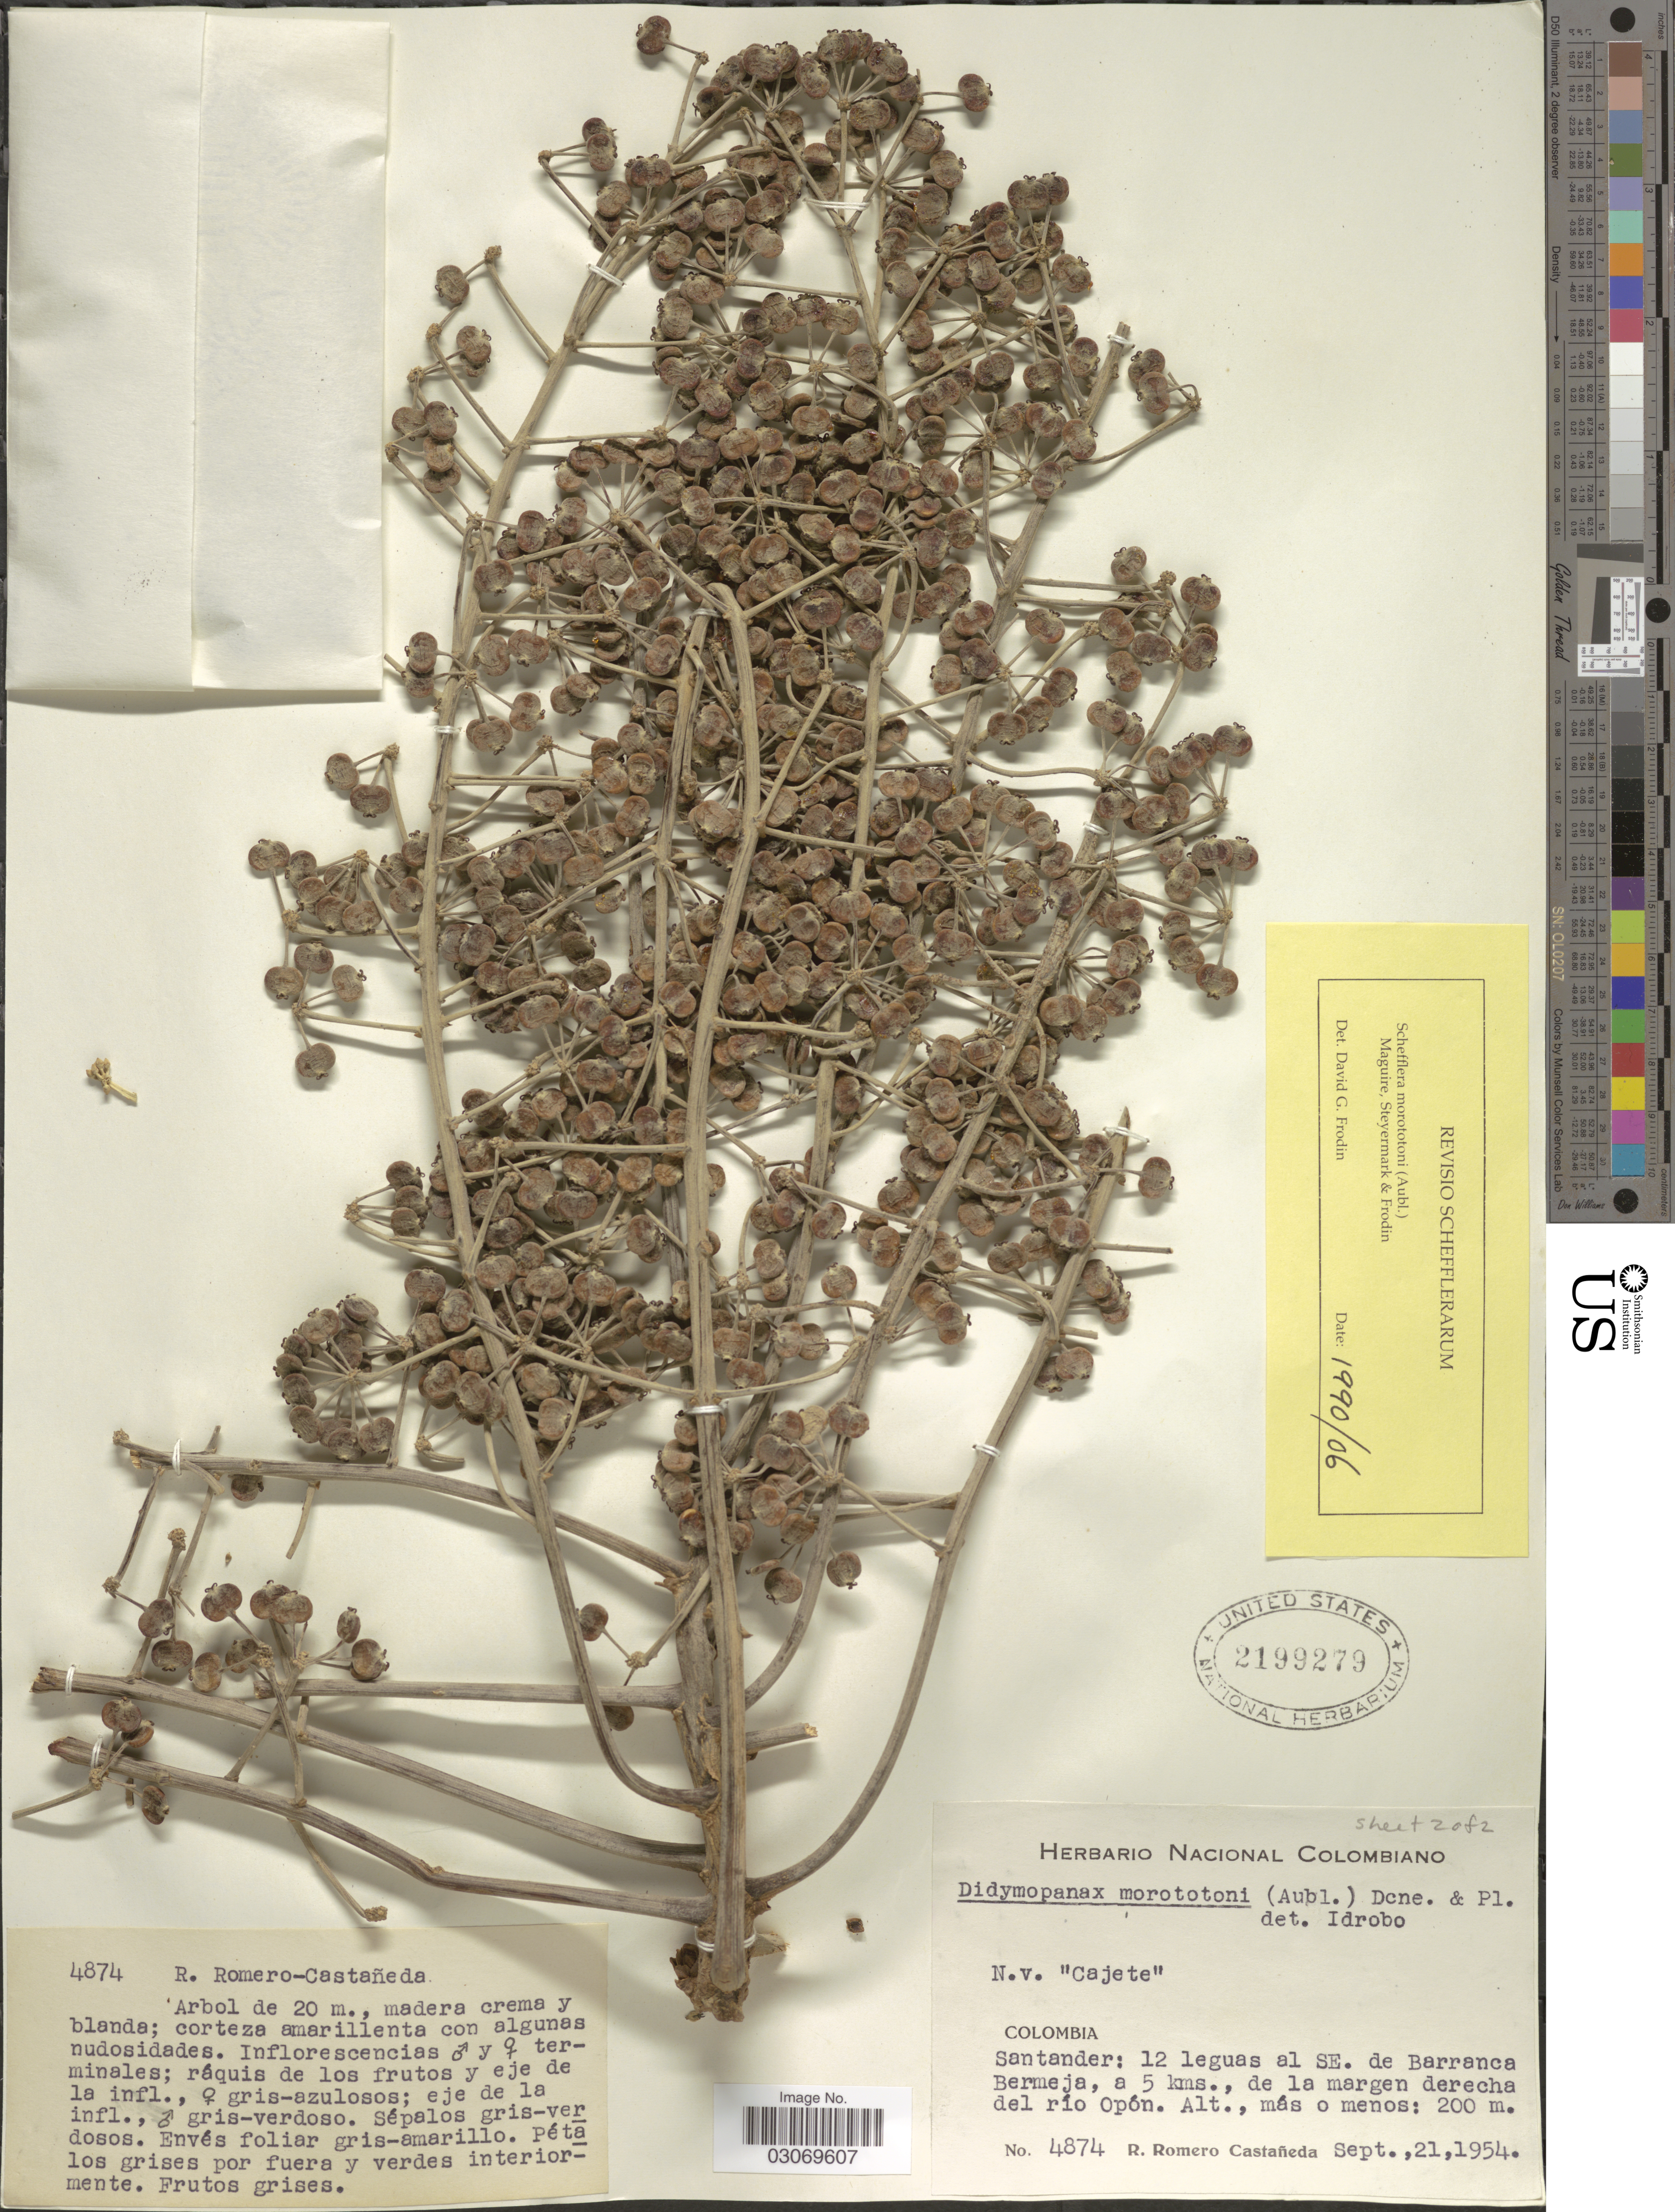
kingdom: Plantae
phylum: Tracheophyta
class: Magnoliopsida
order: Apiales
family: Araliaceae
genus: Schefflera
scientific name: Schefflera morototoni (Aubl.) Maguire, Steyerm. & Frodin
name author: (Aubl.) Maguire et al.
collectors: R. Romero Castañeda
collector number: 4874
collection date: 1954-09-21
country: Colombia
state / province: Santander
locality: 12 leguas al SE. de Barranca Bermeja, a 5 kms., de la margen derecha del río Opón.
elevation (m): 200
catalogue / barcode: US 2199279